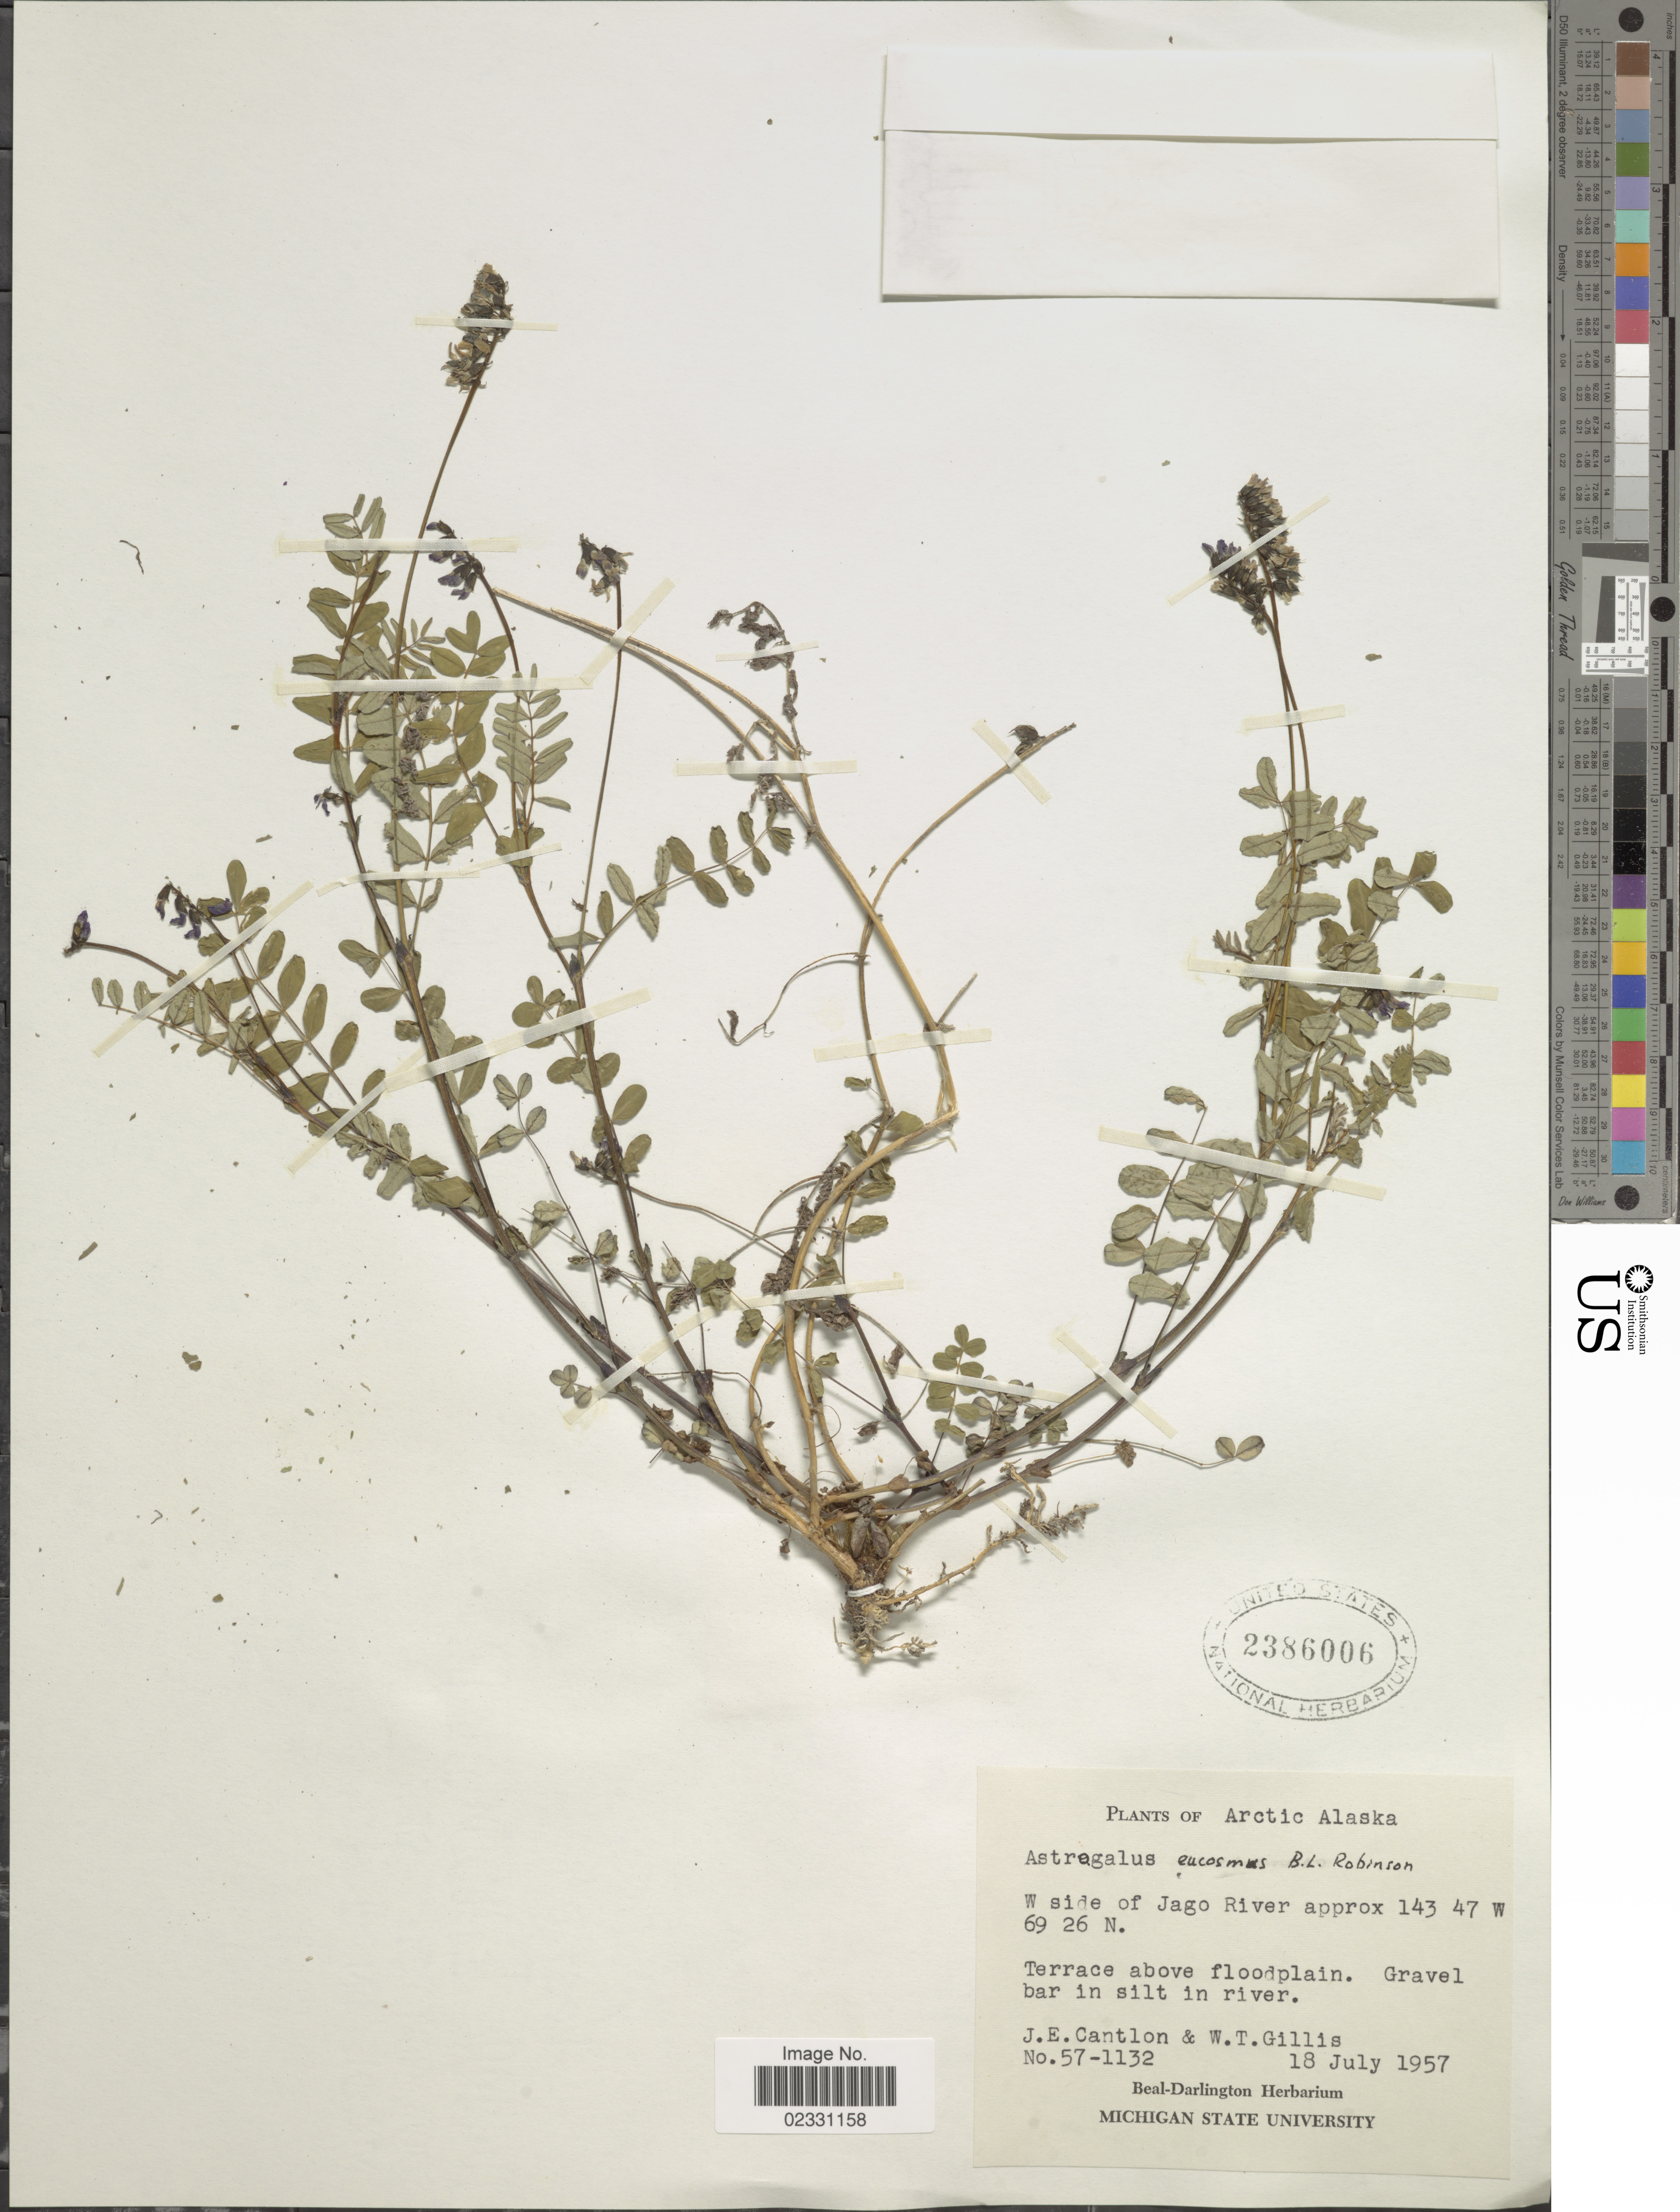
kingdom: Plantae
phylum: Tracheophyta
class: Magnoliopsida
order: Fabales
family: Fabaceae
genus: Astragalus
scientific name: Astragalus eucosmus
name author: B.L. Rob.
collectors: J. Cantlon & W. T. Gillis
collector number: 57-1132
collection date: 1957-07-17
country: United States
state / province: Alaska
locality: Arctic Alaska. W side of Jago River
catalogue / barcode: US 2386006